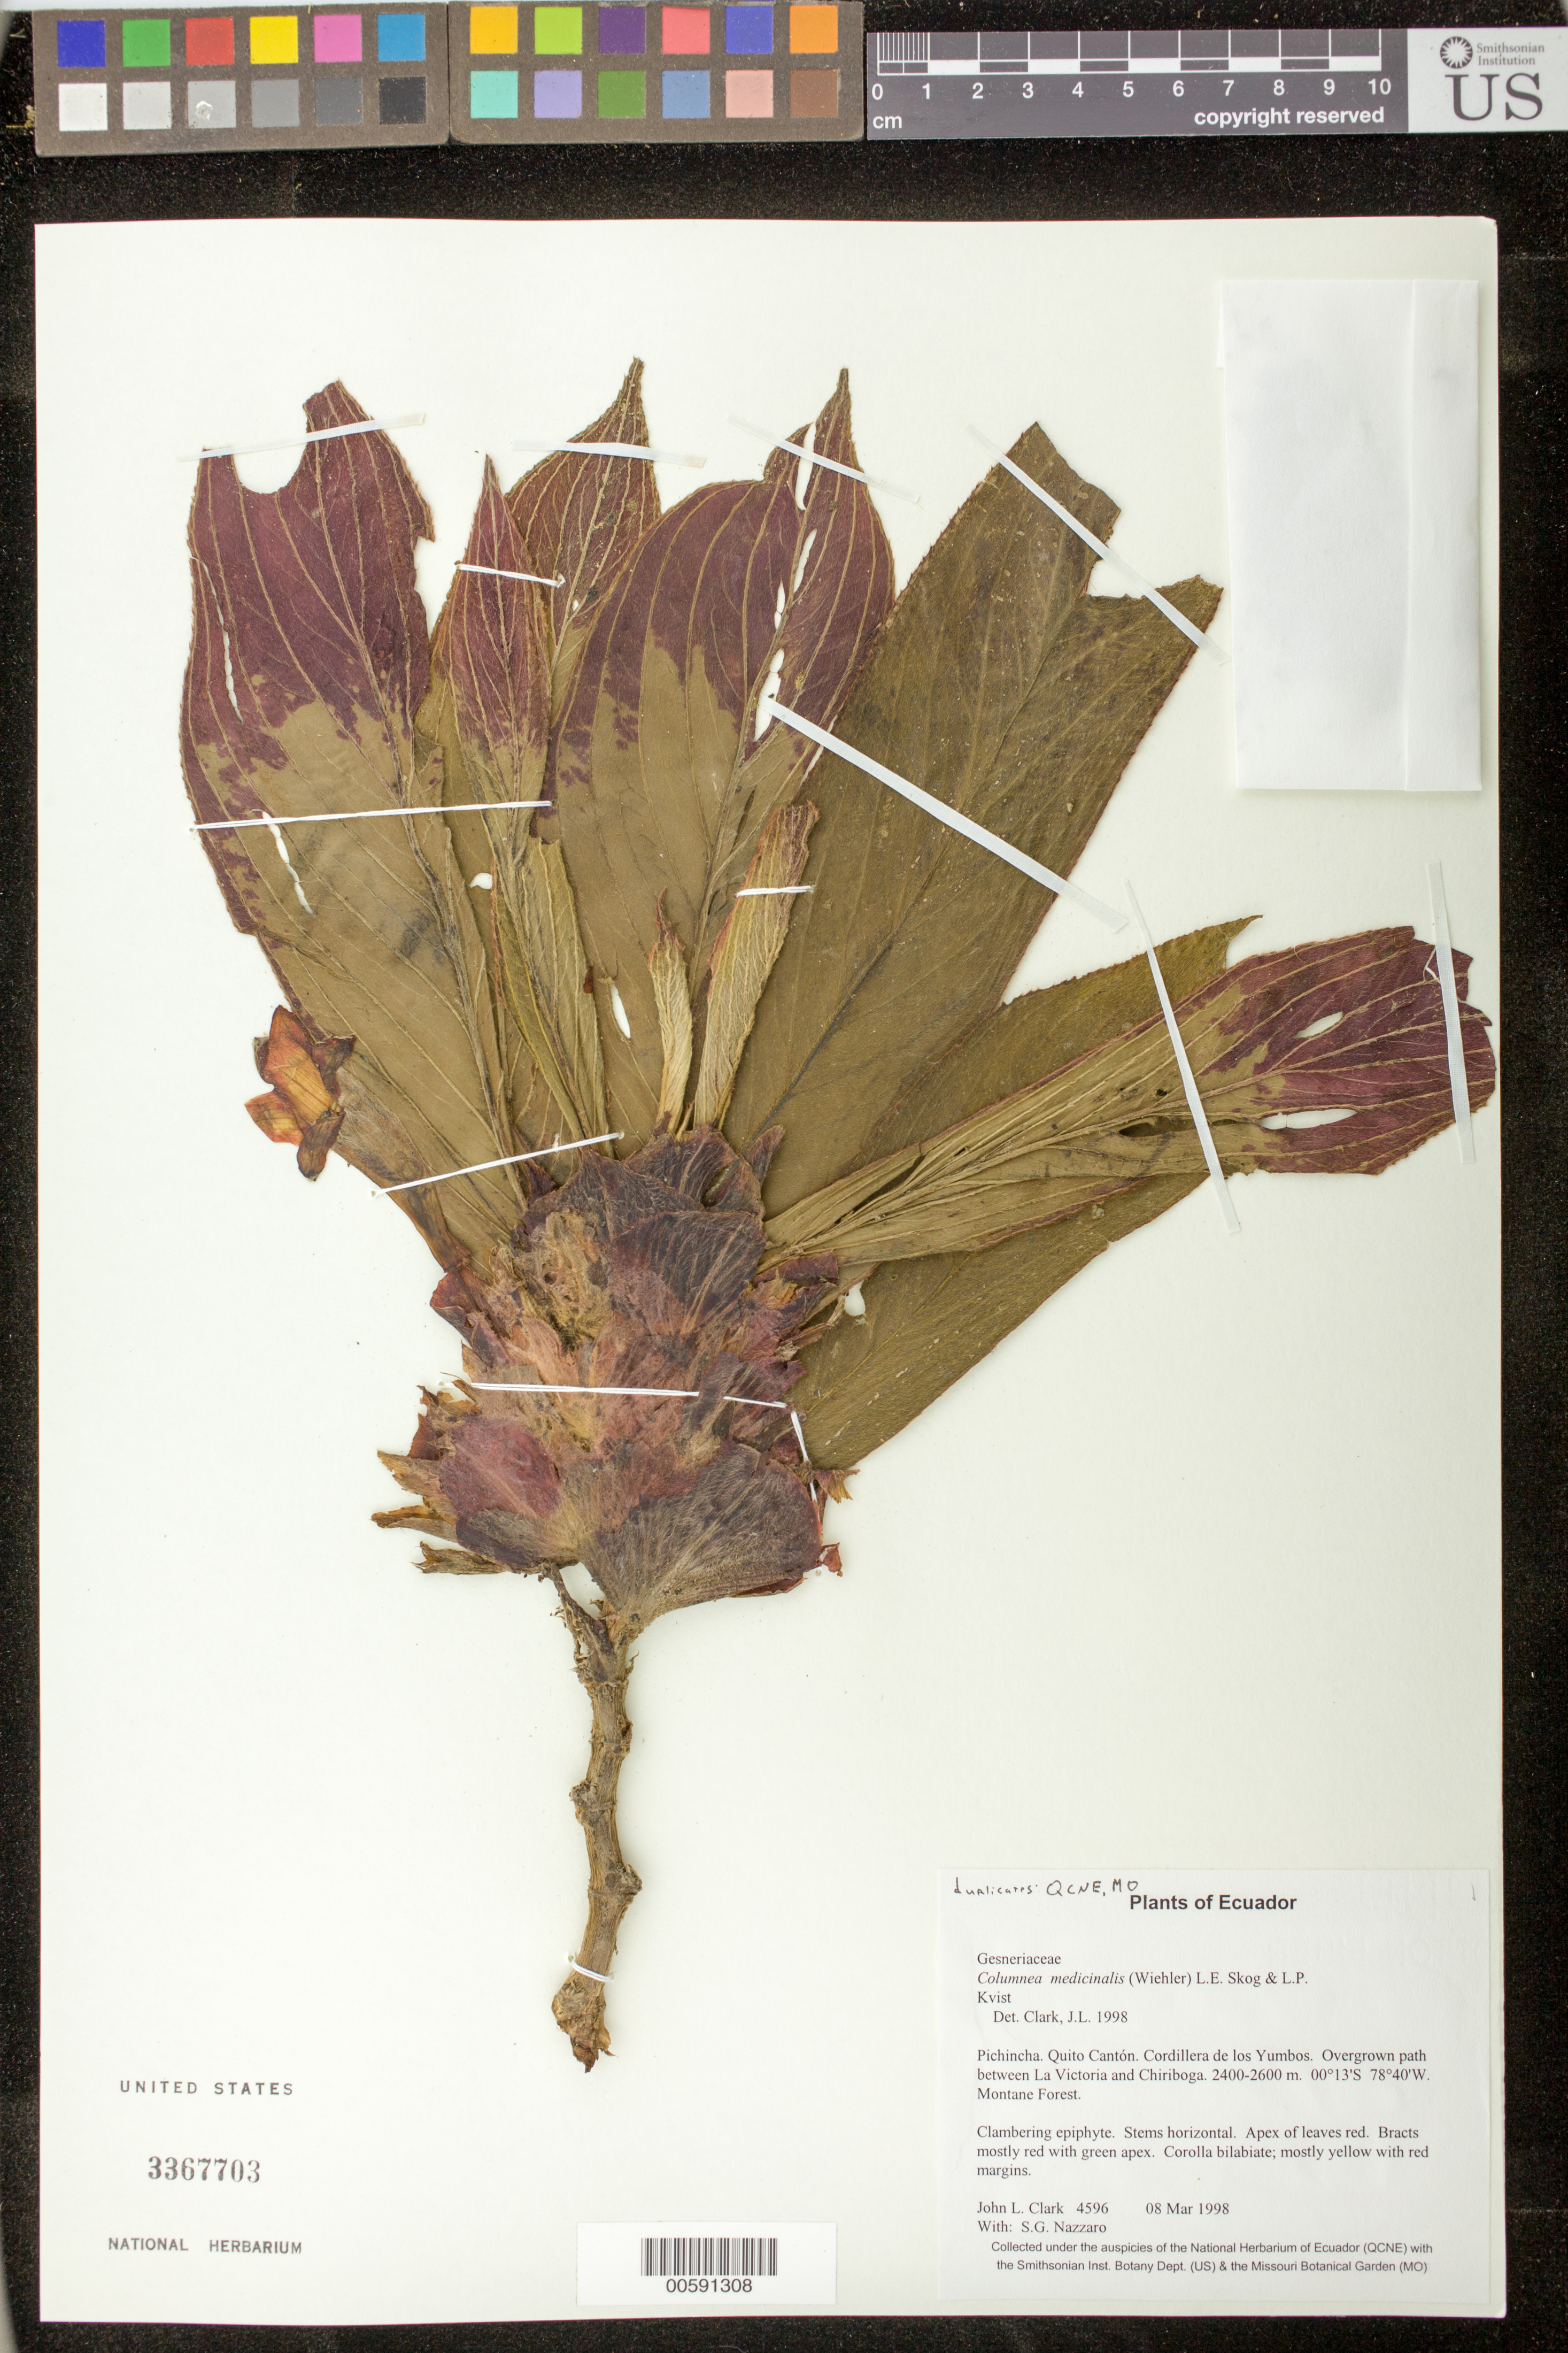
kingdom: Plantae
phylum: Tracheophyta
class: Magnoliopsida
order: Lamiales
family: Gesneriaceae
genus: Columnea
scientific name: Columnea medicinalis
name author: (Wiehler) L.E. Skog & L.P. Kvist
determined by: Clark, J. L., (SEL), The Marie Selby Botanical Garden (UNITED STATES)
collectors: J. L. Clark & S. Nazzaro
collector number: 4596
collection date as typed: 08 Mar 1998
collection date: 1998-03-08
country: Ecuador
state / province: Pichincha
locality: Quito Cantón. Cordillera de los Yumbos. Overgrown path between La Victoria and Chiriboga.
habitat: Montane Forest.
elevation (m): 2400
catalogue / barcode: US 3367703